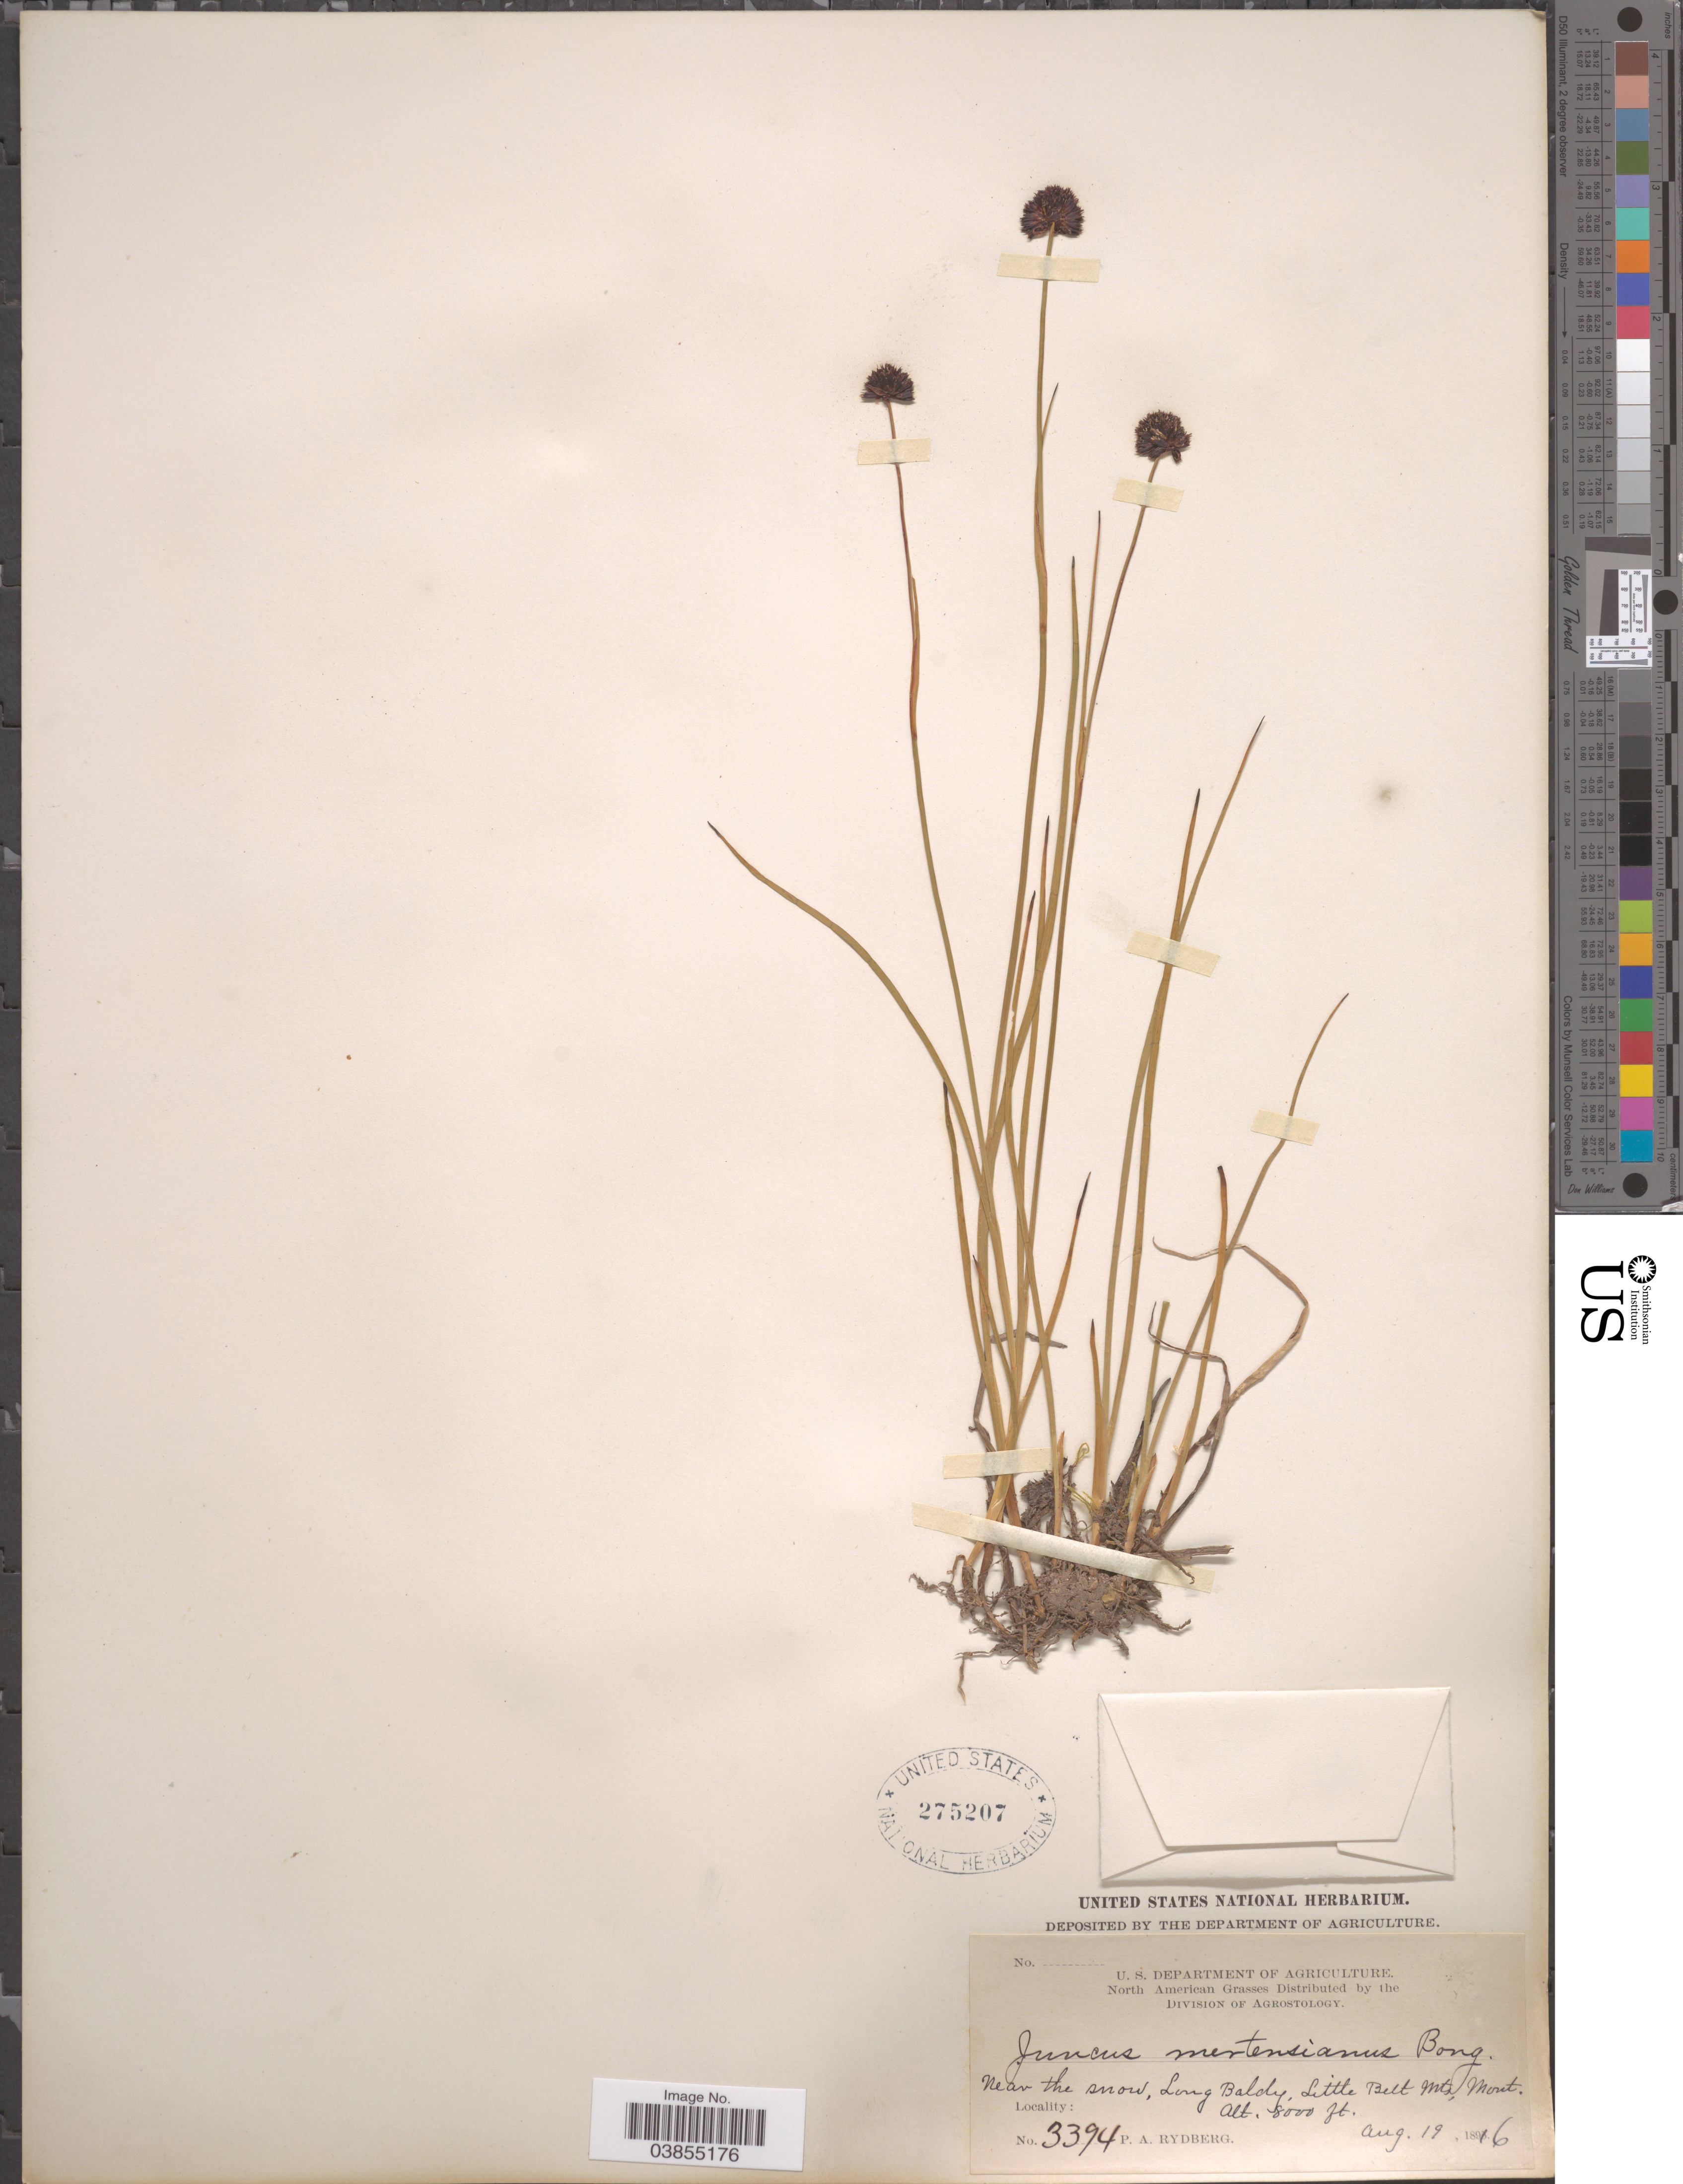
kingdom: Plantae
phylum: Tracheophyta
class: Liliopsida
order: Poales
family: Juncaceae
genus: Juncus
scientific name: Juncus mertensianus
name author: Bong.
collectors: P. A. Rydberg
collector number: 3394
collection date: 1816-08-19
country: United States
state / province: Montana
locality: Near the snow, Long Baldy, Little Belt Mts.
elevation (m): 2438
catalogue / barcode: US 275207